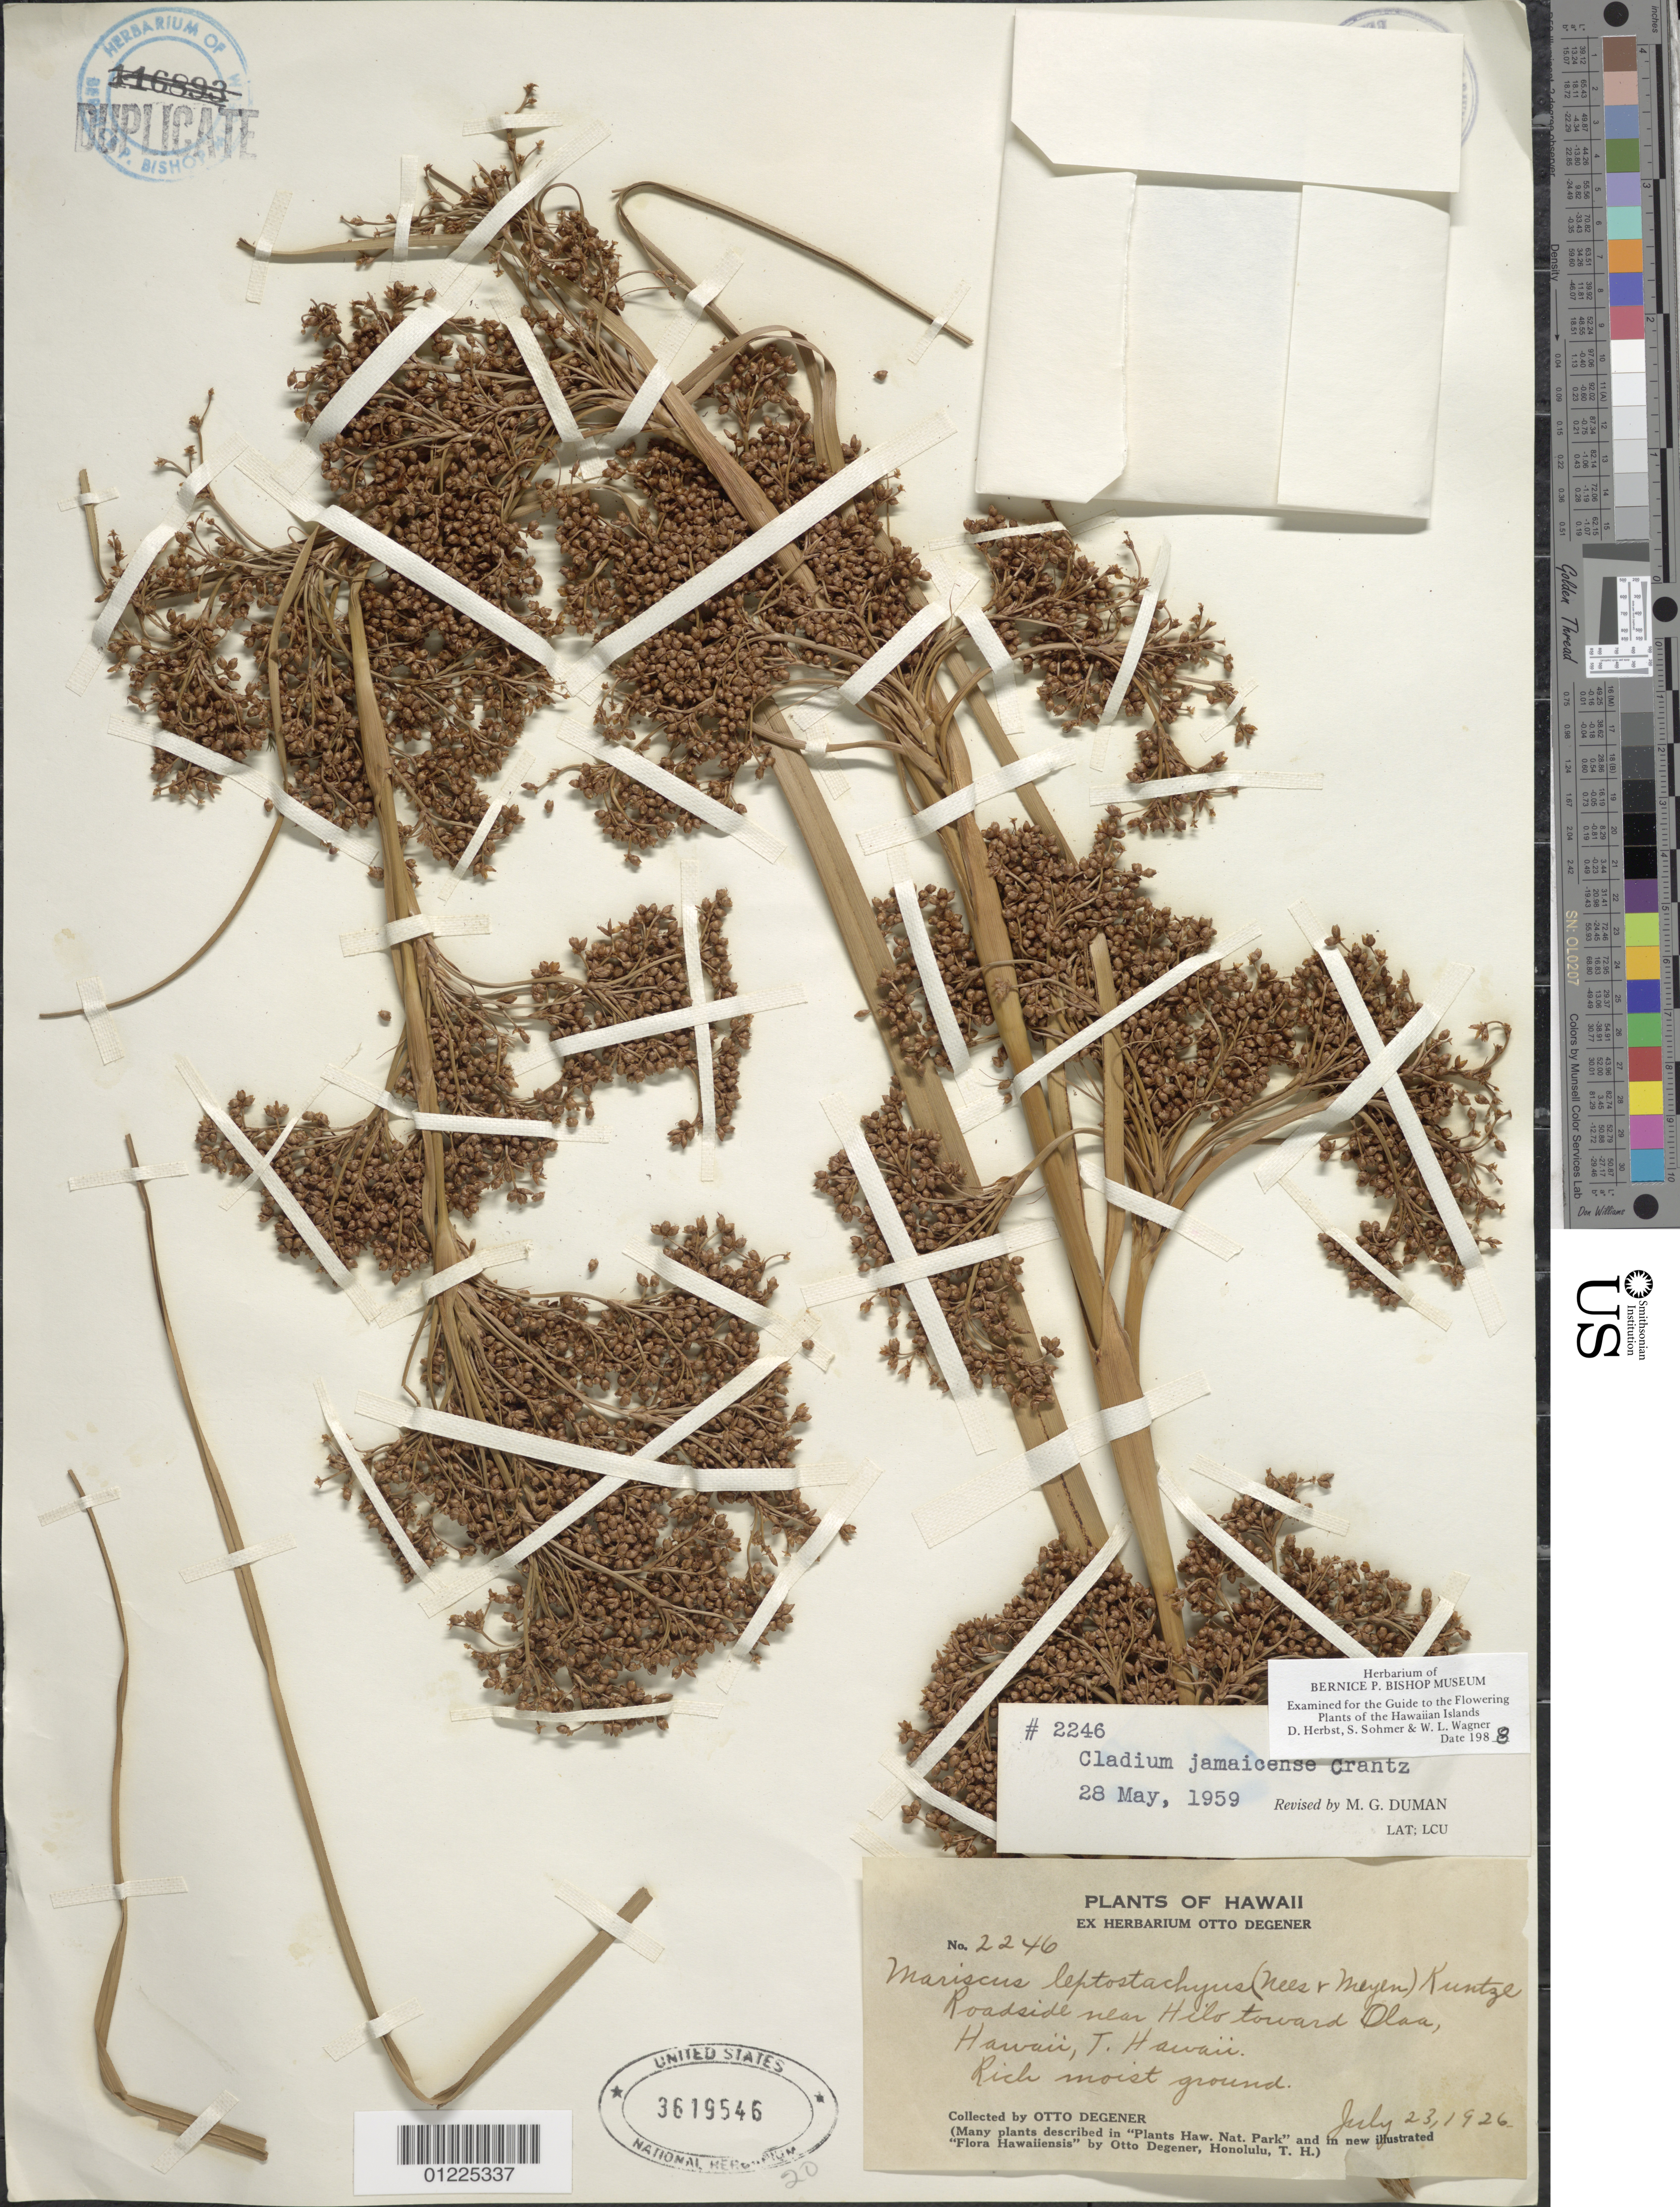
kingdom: Plantae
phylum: Tracheophyta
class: Liliopsida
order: Poales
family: Cyperaceae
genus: Cladium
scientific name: Cladium jamaicense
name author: Crantz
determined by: Duman, M. G.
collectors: O. Degener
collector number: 2246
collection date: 1926-07-23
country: United States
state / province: Hawaii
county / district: Hawaii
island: Hawaii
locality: Roadside near Hilo toward Olau.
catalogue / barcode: US 3619546